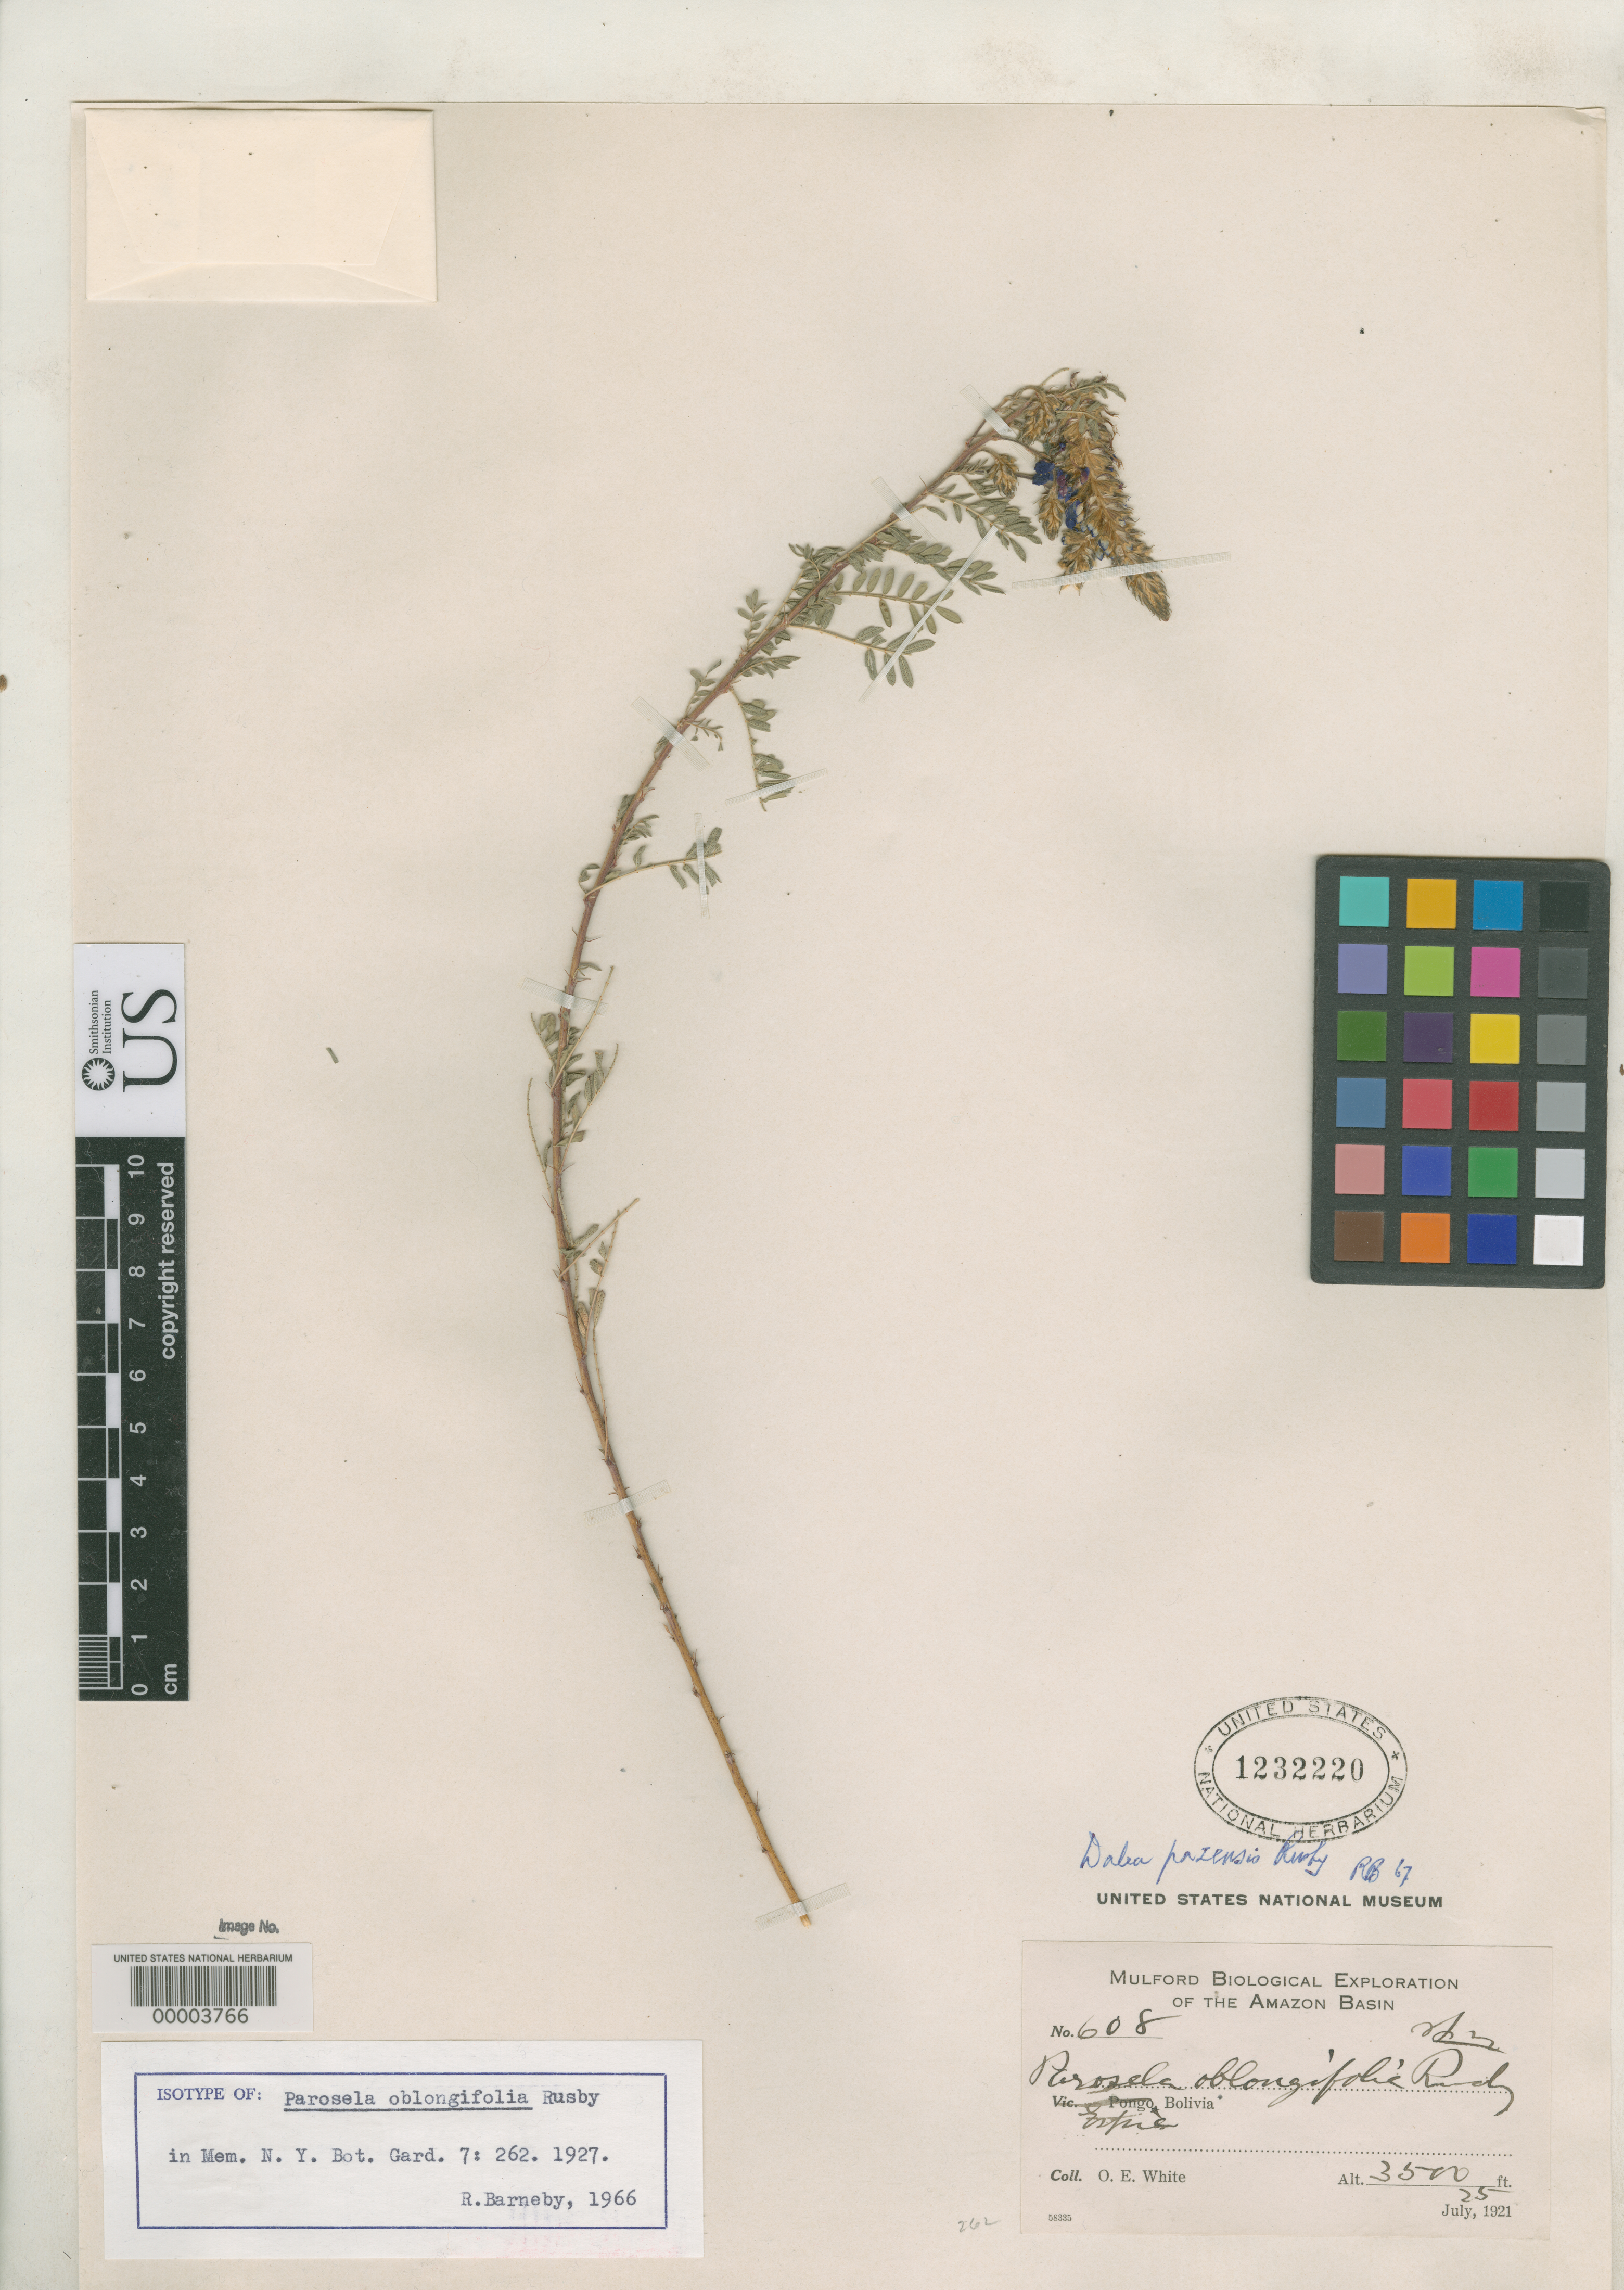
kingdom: Plantae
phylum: Tracheophyta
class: Magnoliopsida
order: Fabales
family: Fabaceae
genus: Parosela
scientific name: Parosela oblongifolia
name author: Rusby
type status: Isotype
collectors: O. E. White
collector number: Mulford Biol. Expl. 608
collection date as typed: July 25, 1921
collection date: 1921-07-25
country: Bolivia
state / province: La Paz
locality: Espia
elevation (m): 1067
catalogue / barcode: US 1232220